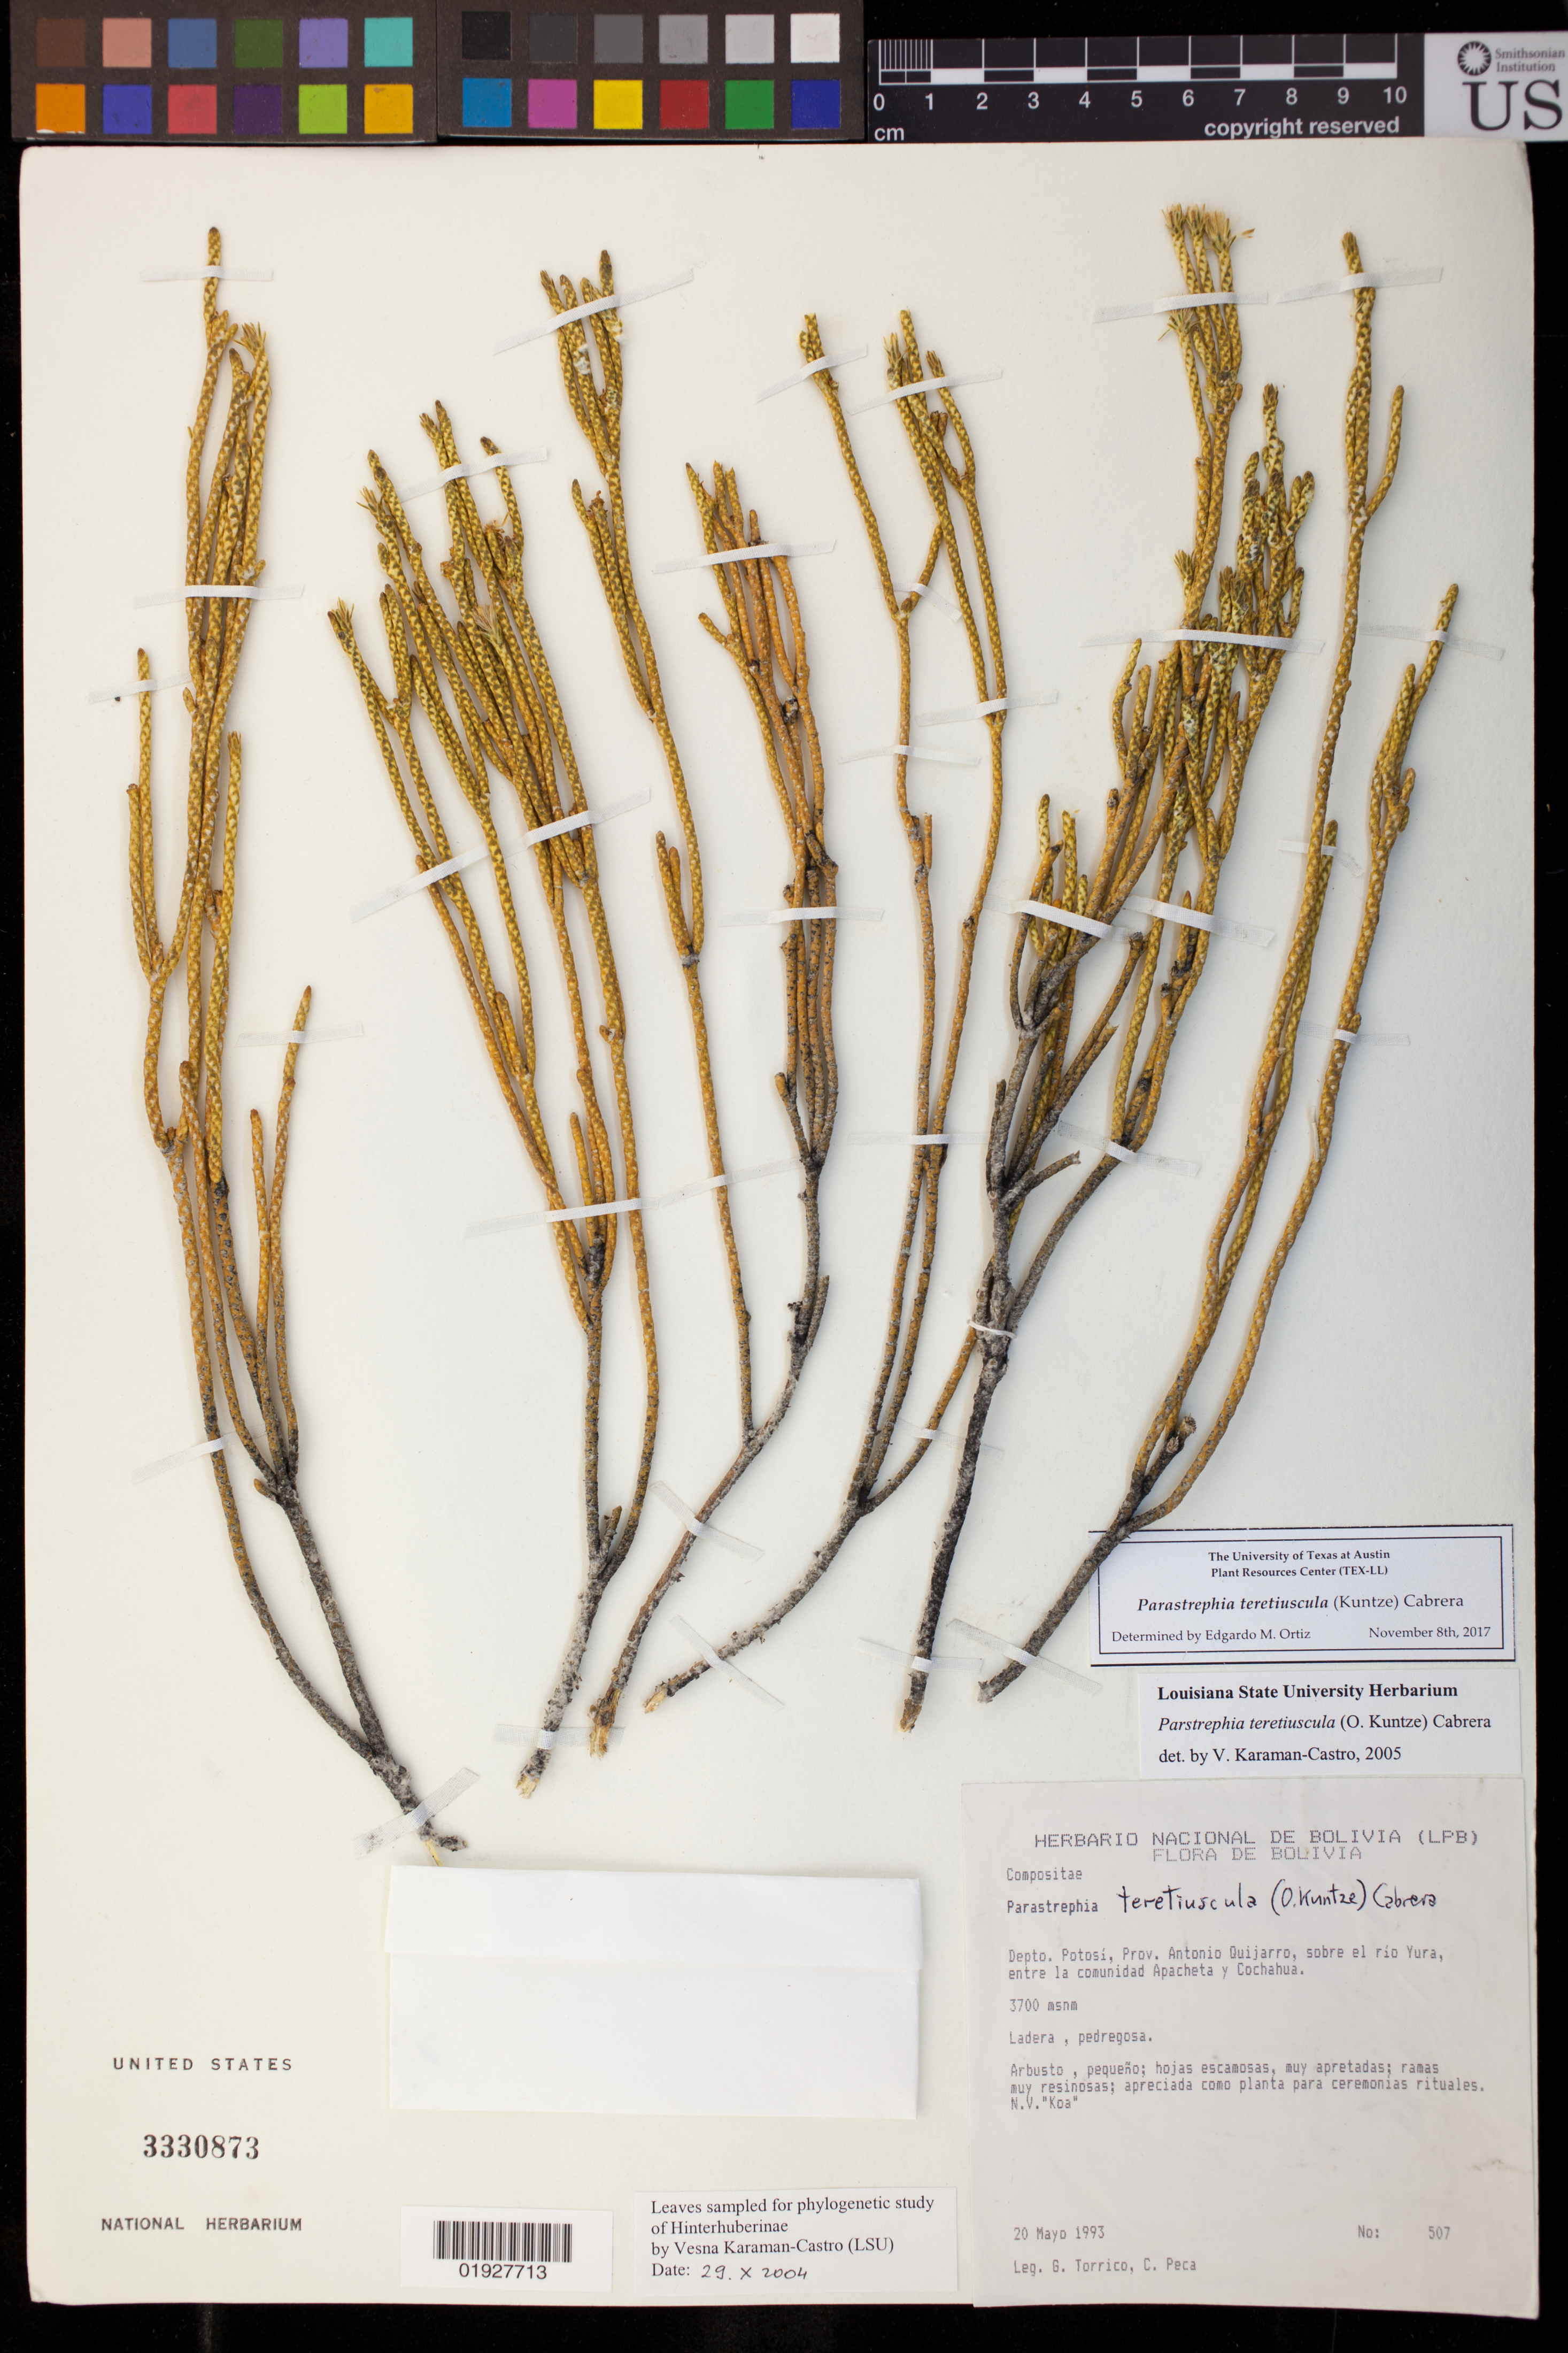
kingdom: Plantae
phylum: Tracheophyta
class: Magnoliopsida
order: Asterales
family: Asteraceae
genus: Parastrephia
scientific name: Parastrephia teretiuscula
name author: (Kuntze) Cabrera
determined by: Ortiz, E. M.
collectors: G. Torrico & C. Peca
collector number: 507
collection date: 1993-05-20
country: Bolivia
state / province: Potosi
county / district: Antonio Quijarro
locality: Sobre el rio Yura, entre la comunidad Apacheta y Cochahua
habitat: Ladera, pedregosa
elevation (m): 3700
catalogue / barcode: US 3330873